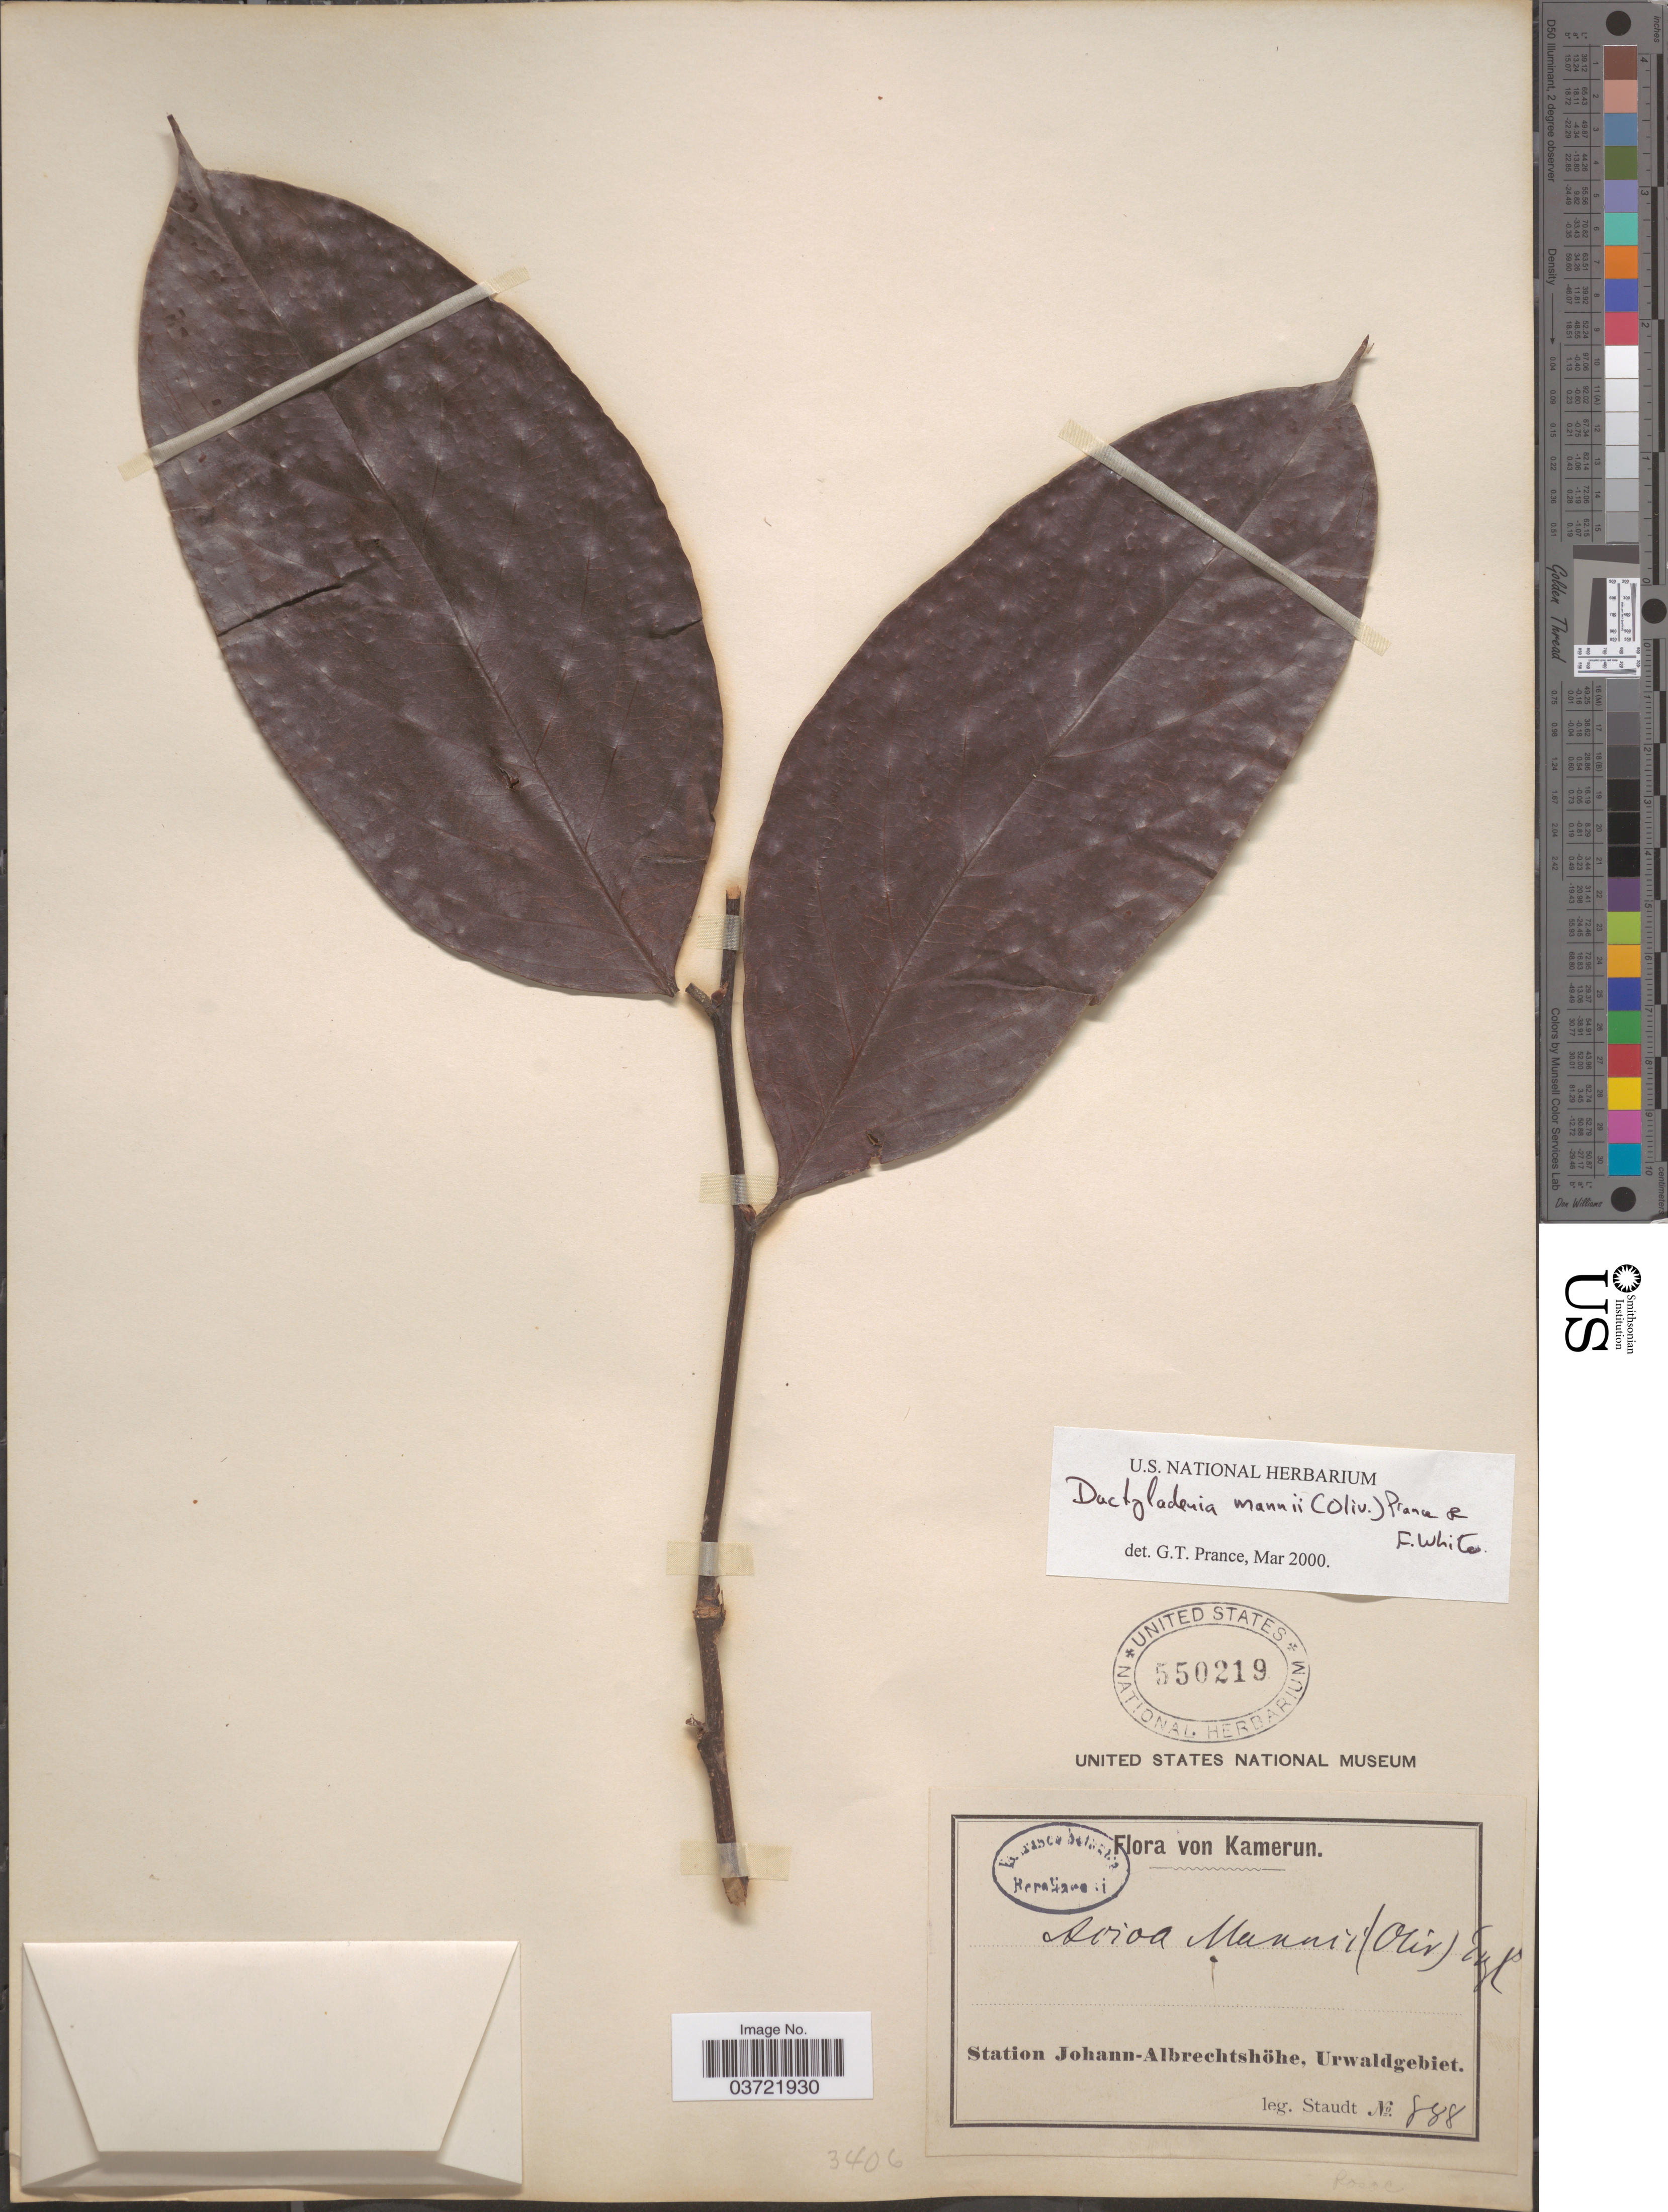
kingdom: Plantae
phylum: Tracheophyta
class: Magnoliopsida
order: Malpighiales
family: Chrysobalanaceae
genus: Dactyladenia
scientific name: Dactyladenia mannii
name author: (Oliv.) Prance & F. White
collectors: -. Staudt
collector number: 888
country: Cameroon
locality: Station Johann-Albrechtshöhe, Urwaldgebiet.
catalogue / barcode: US 550219